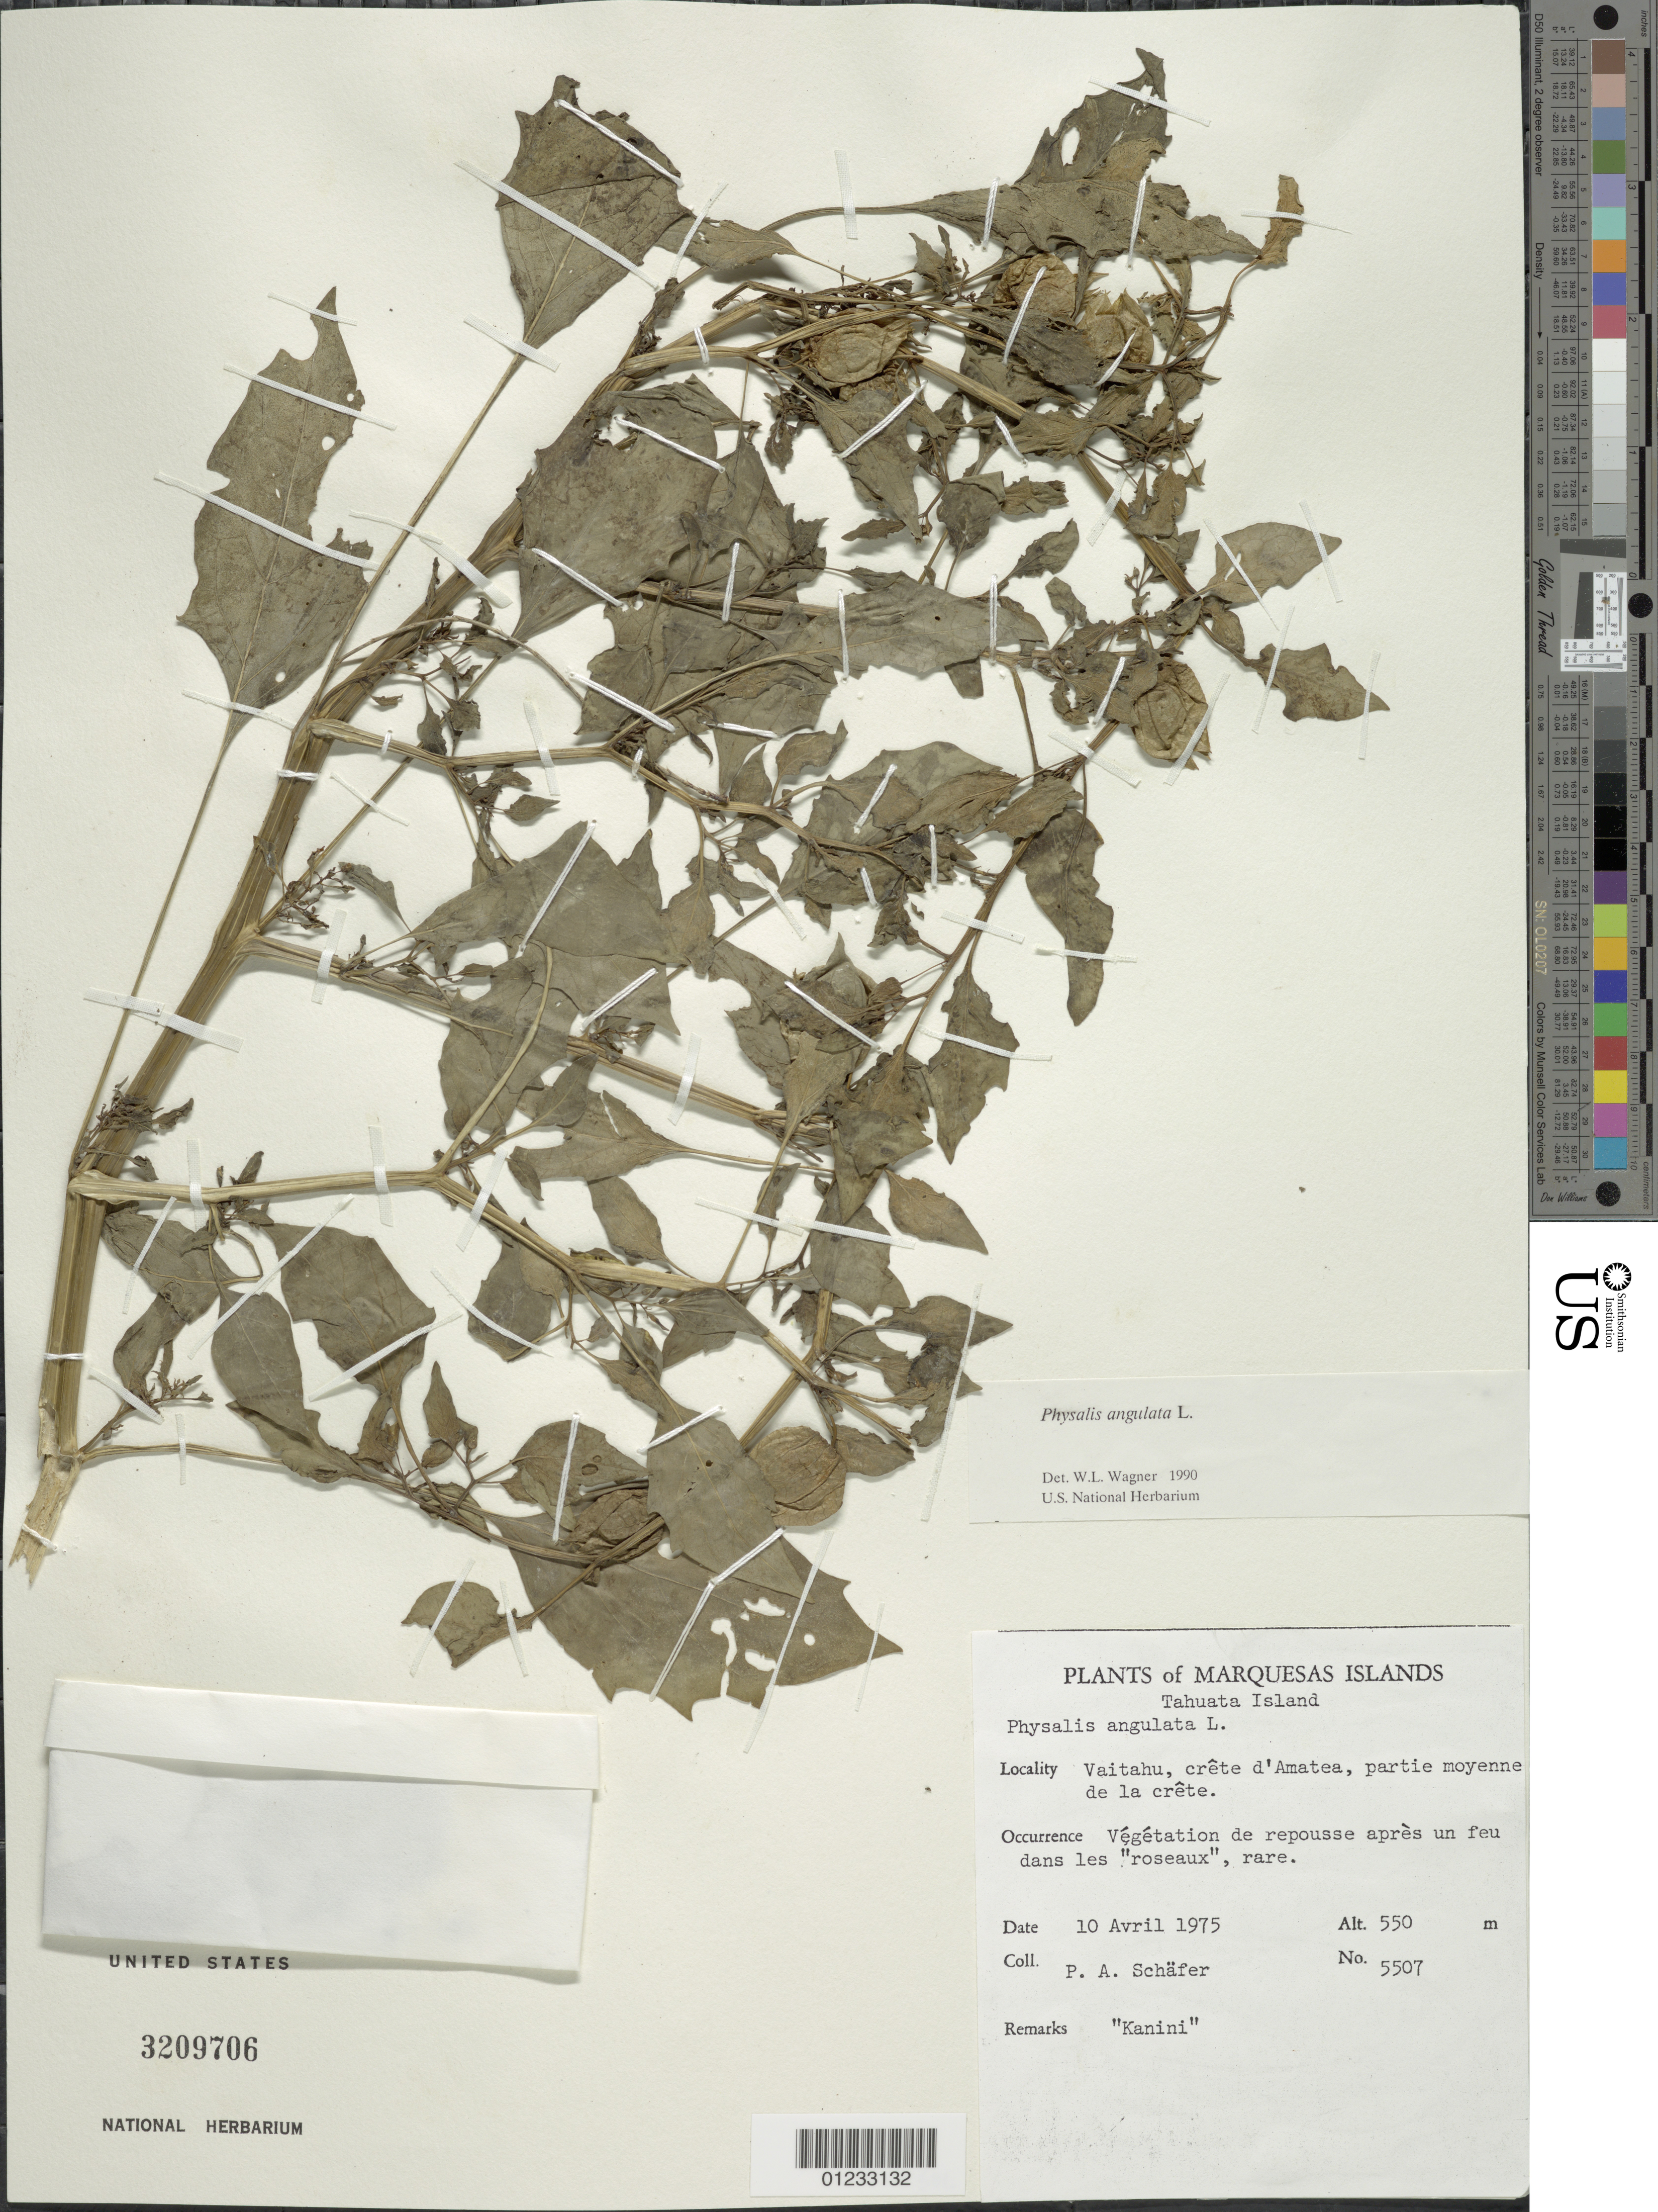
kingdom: Plantae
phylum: Tracheophyta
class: Magnoliopsida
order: Solanales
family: Solanaceae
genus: Physalis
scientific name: Physalis angulata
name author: L.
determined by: Wagner, W. L., (BOT), Smithsonian Institution - National Museum of Natural History (UNITED STATES)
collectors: P. A. Schäfer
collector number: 5507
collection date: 1975-04-10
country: French Polynesia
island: Tahuata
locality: Vaitahu, crête d'Amatea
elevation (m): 550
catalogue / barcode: US 3209706